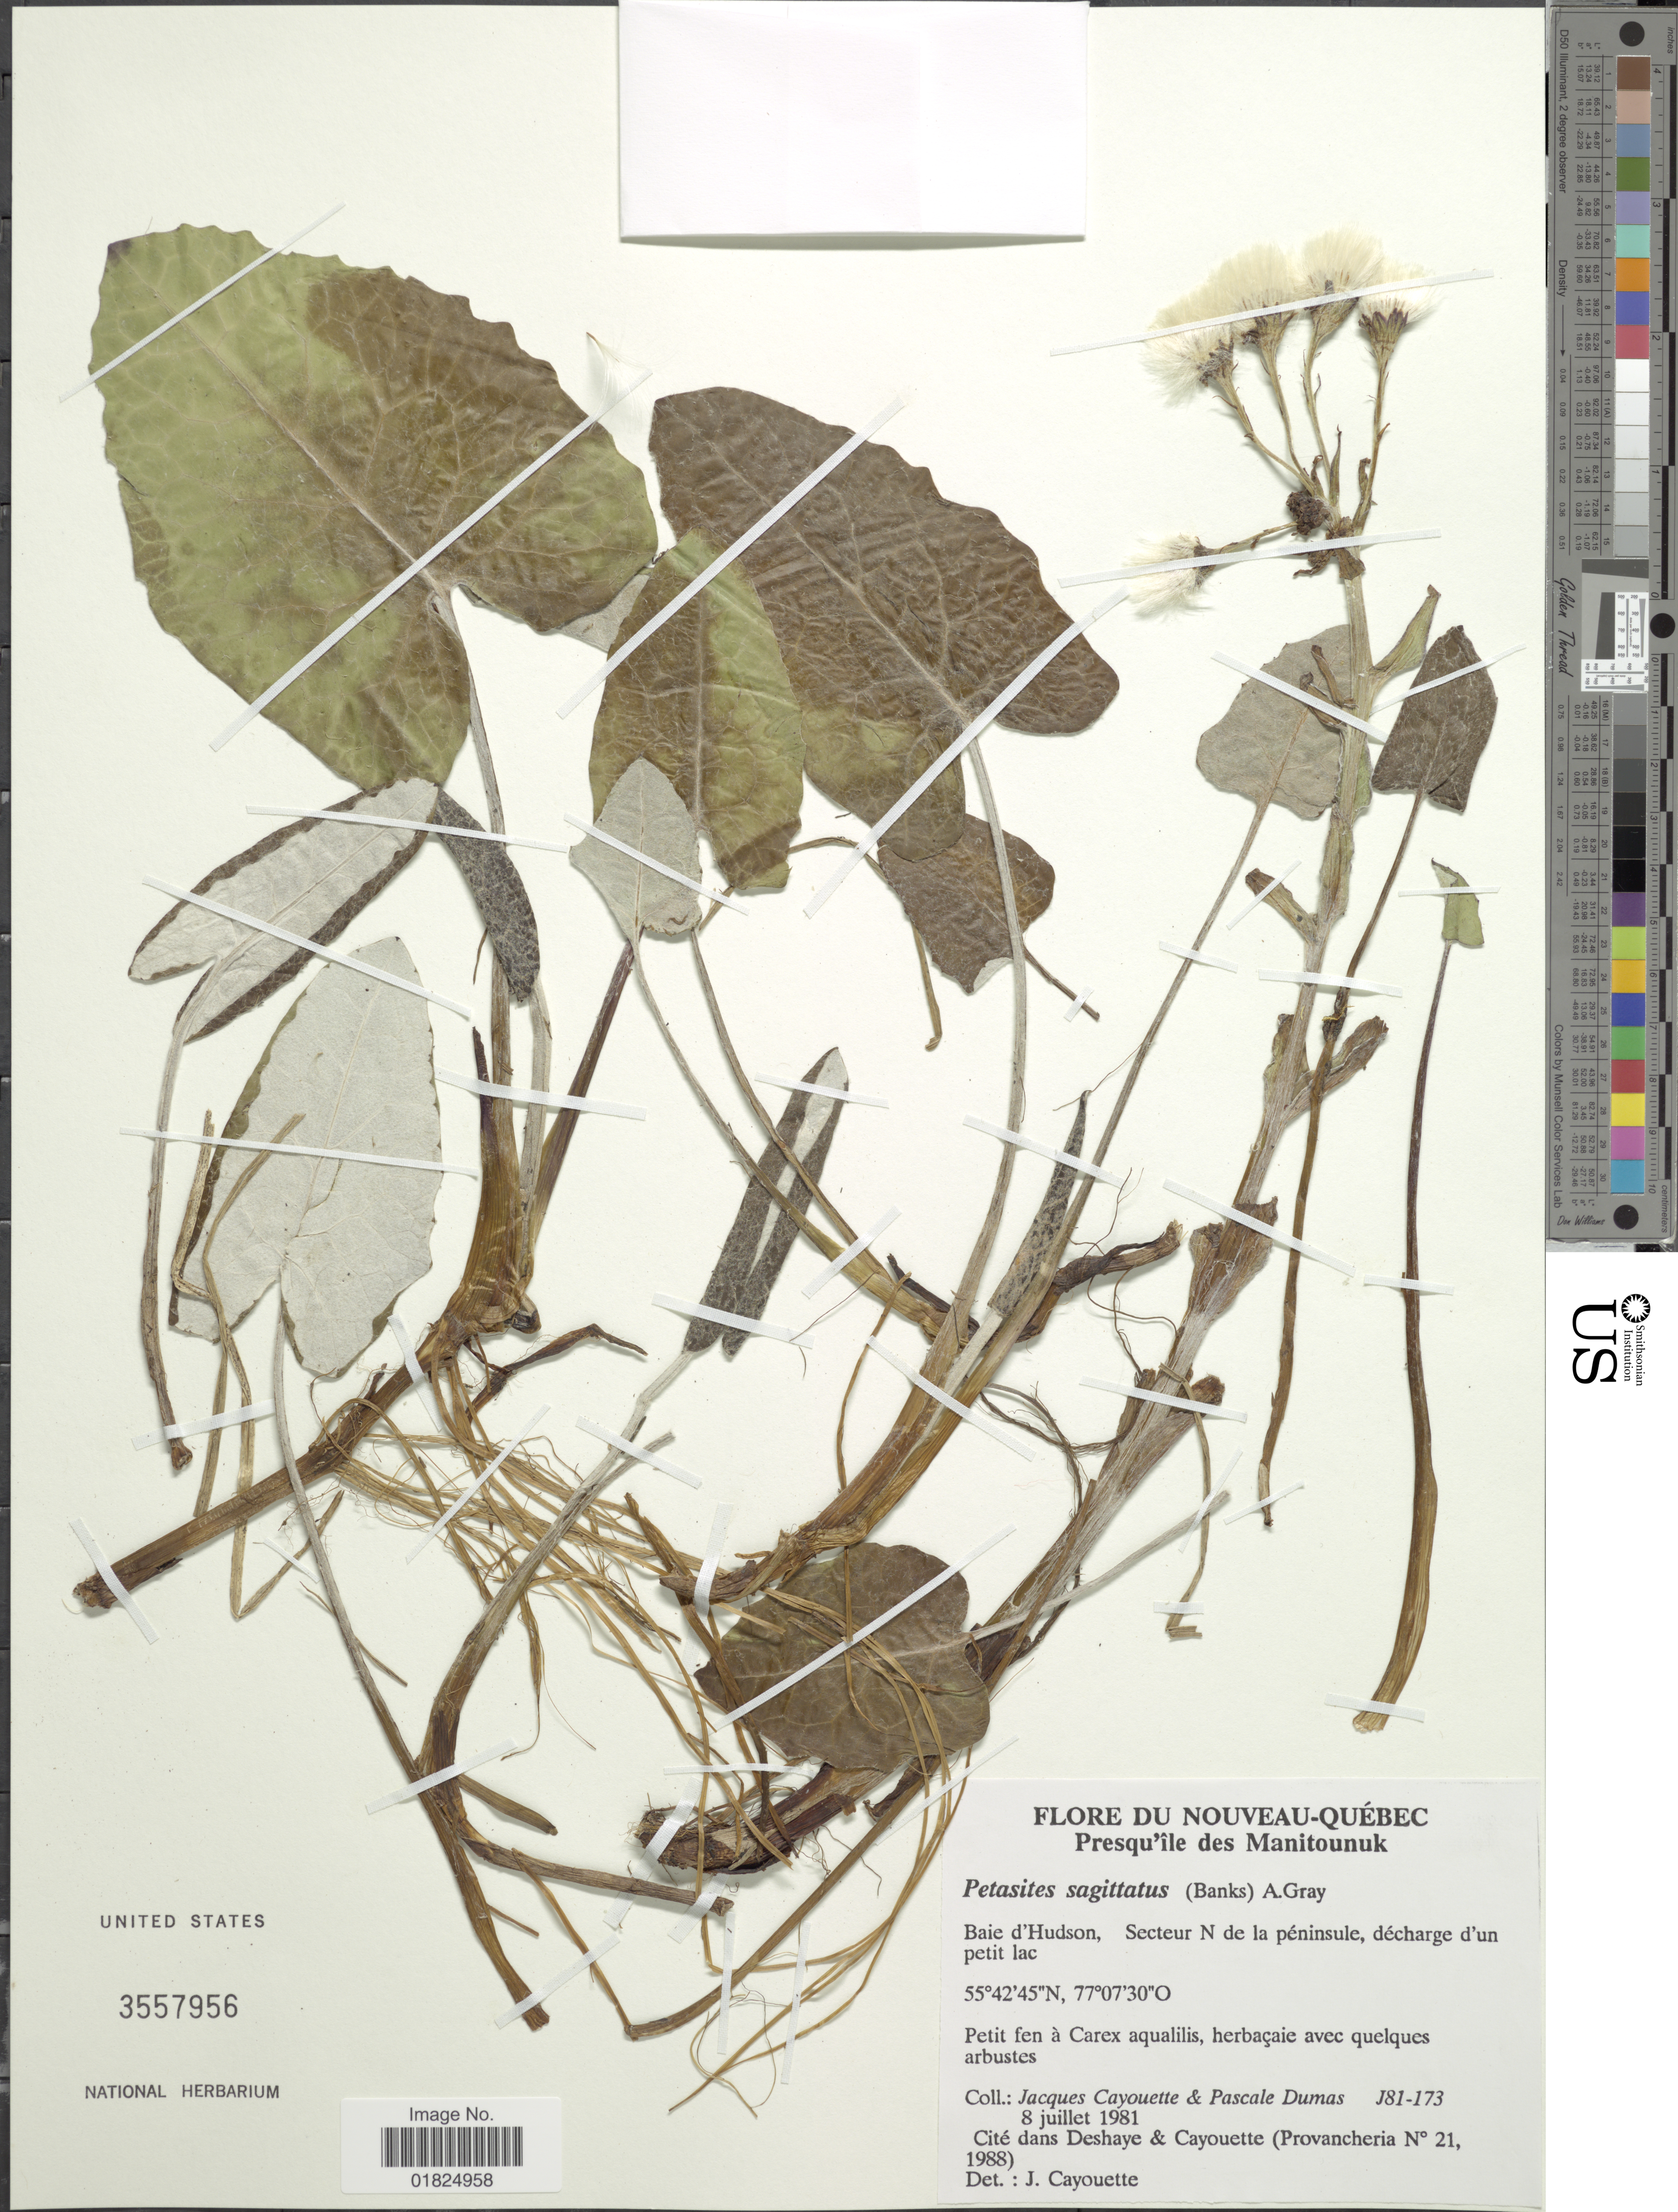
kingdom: Plantae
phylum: Tracheophyta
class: Magnoliopsida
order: Asterales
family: Asteraceae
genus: Petasites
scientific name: Petasites frigidus var. sagittatus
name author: (Banks ex Pursh) Cherniawsky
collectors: J. Cayouette & P. Dumas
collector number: J81-173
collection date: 1981-07-08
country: Canada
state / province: Quebec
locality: Nouveau-Quebec. Presqu'ile des Manitounuk. Baie d'Hudson, Secteur N de la peninsule, decharge d'un petit lac. petit fen a Carex aqualilis,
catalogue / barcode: US 3557956